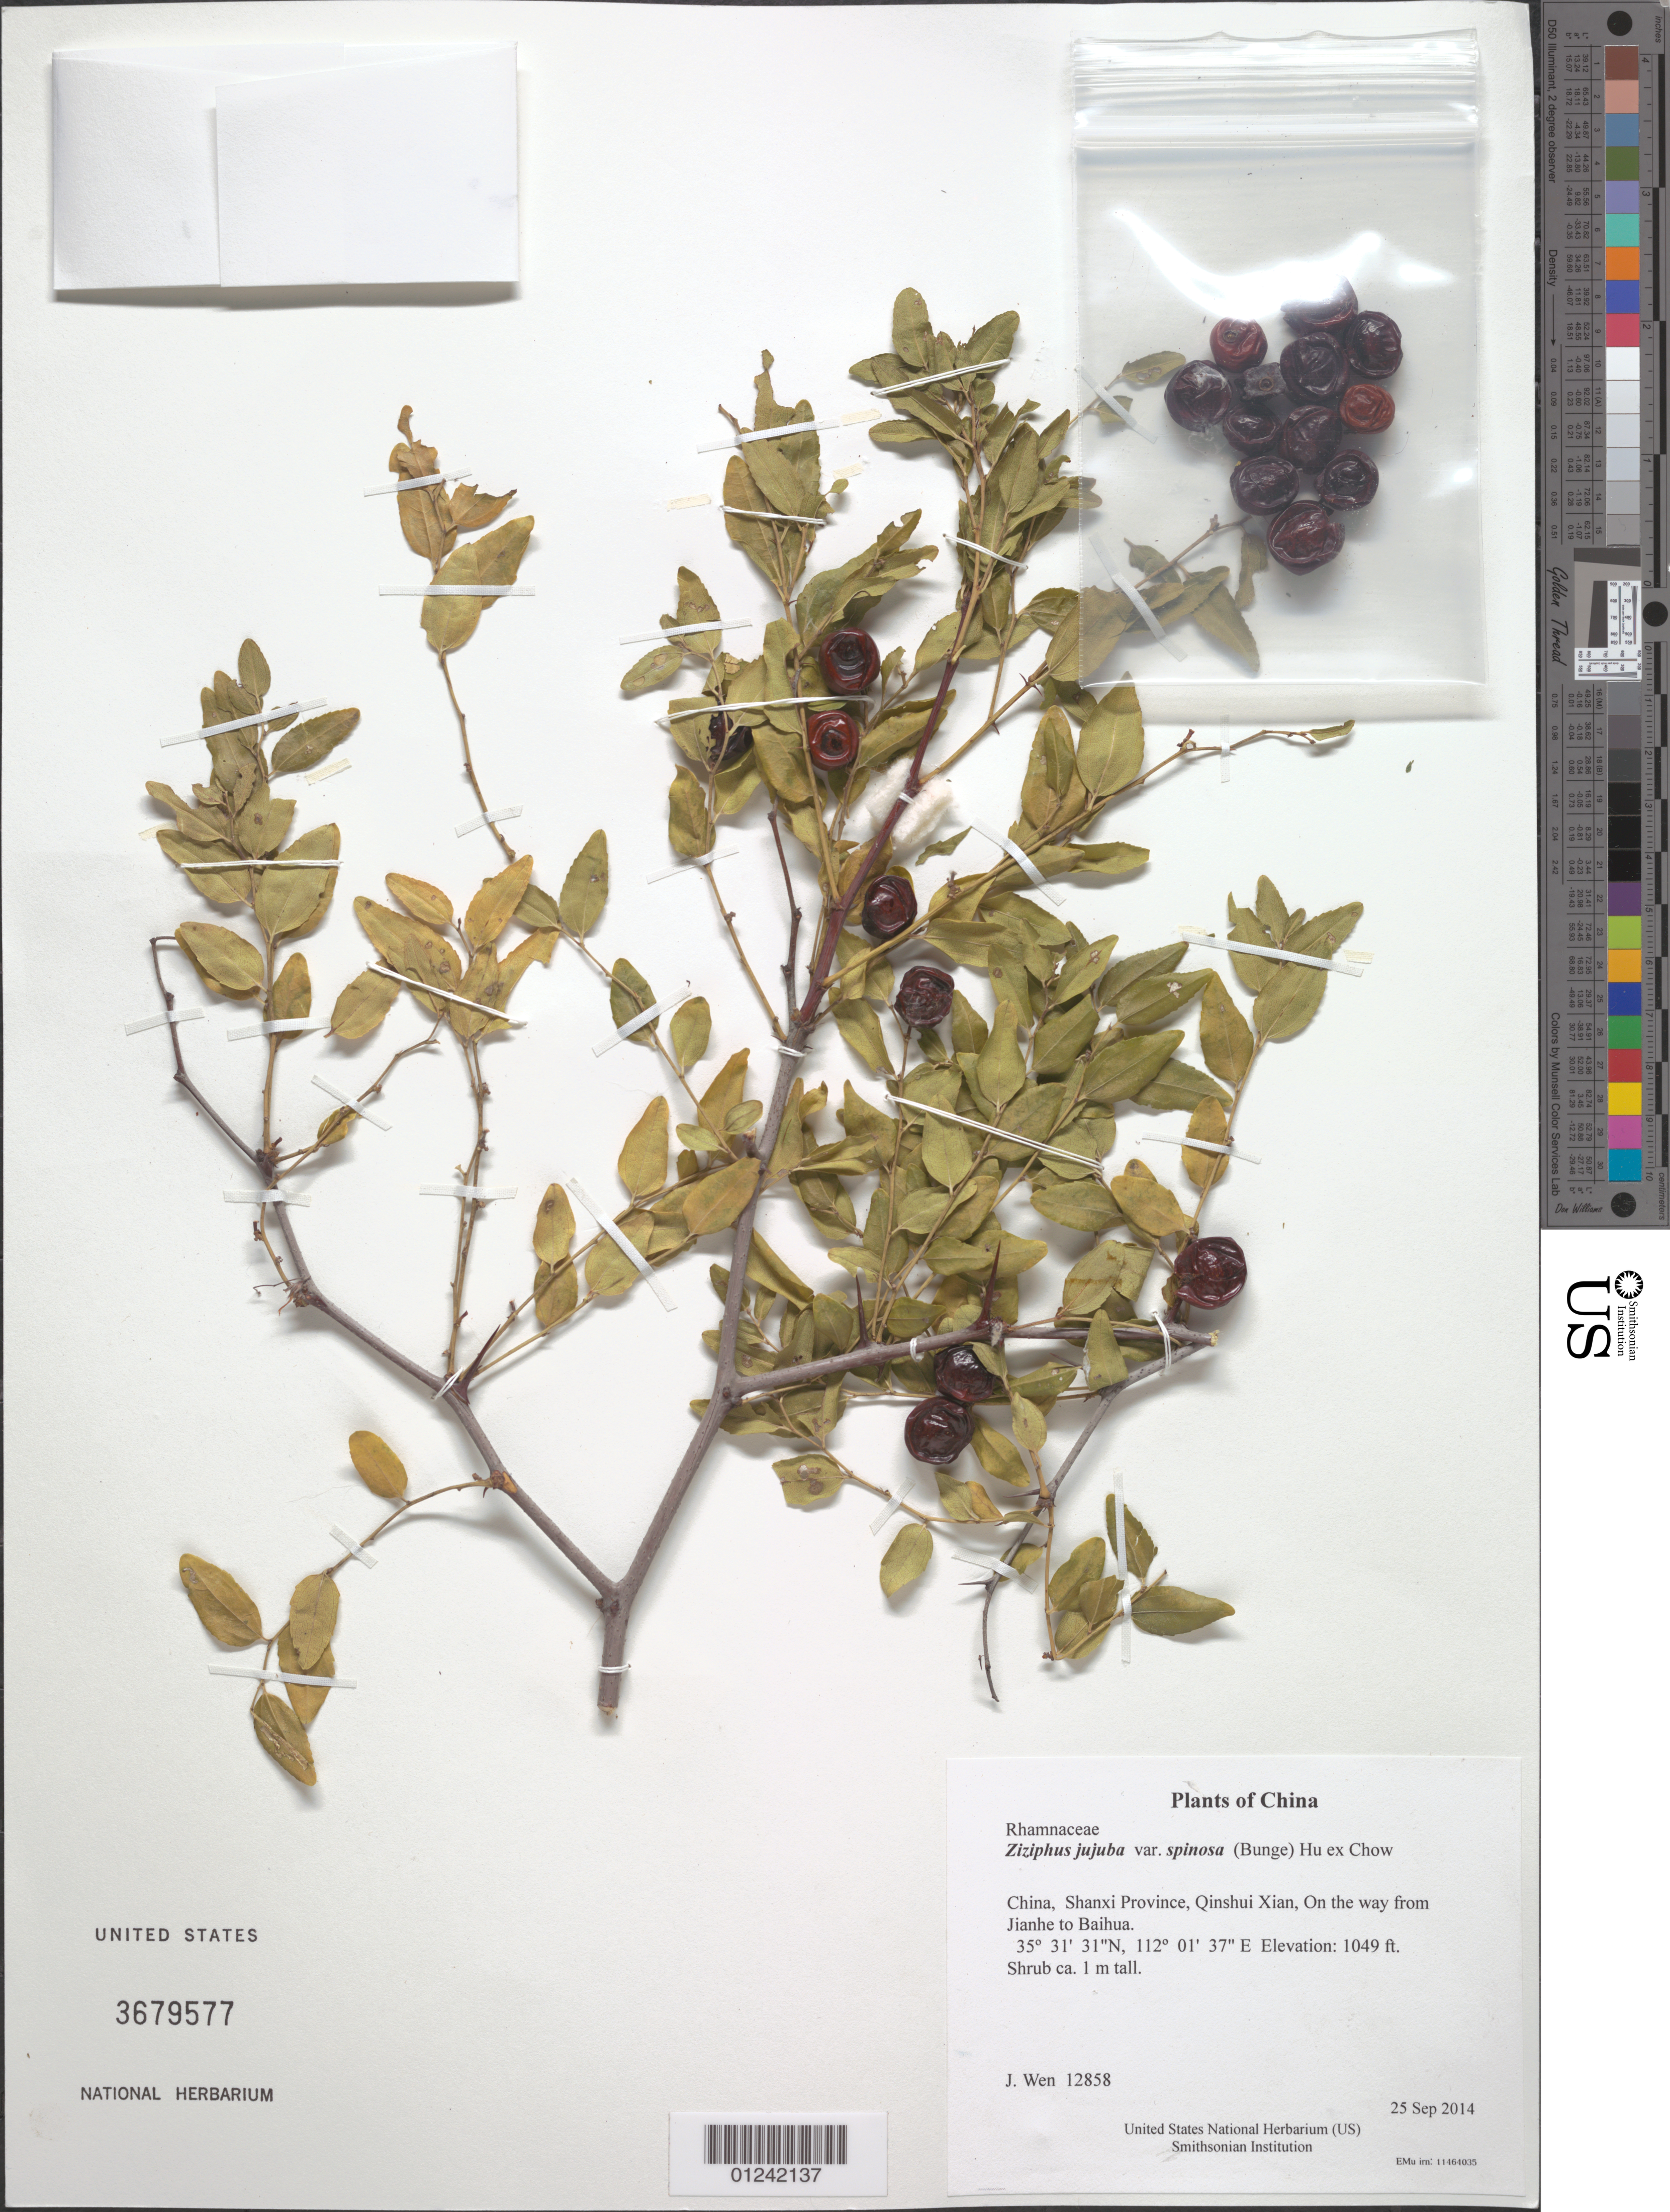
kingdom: Plantae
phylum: Tracheophyta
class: Magnoliopsida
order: Rosales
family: Rhamnaceae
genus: Ziziphus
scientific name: Ziziphus jujuba var. spinosa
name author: (Bunge) Hu ex Chow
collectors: J. Wen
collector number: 12858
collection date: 2014-09-25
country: China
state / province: Shanxi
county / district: Qinshui Xian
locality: On the way from Jianhe to Baihua.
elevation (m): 320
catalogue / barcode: US 3679577